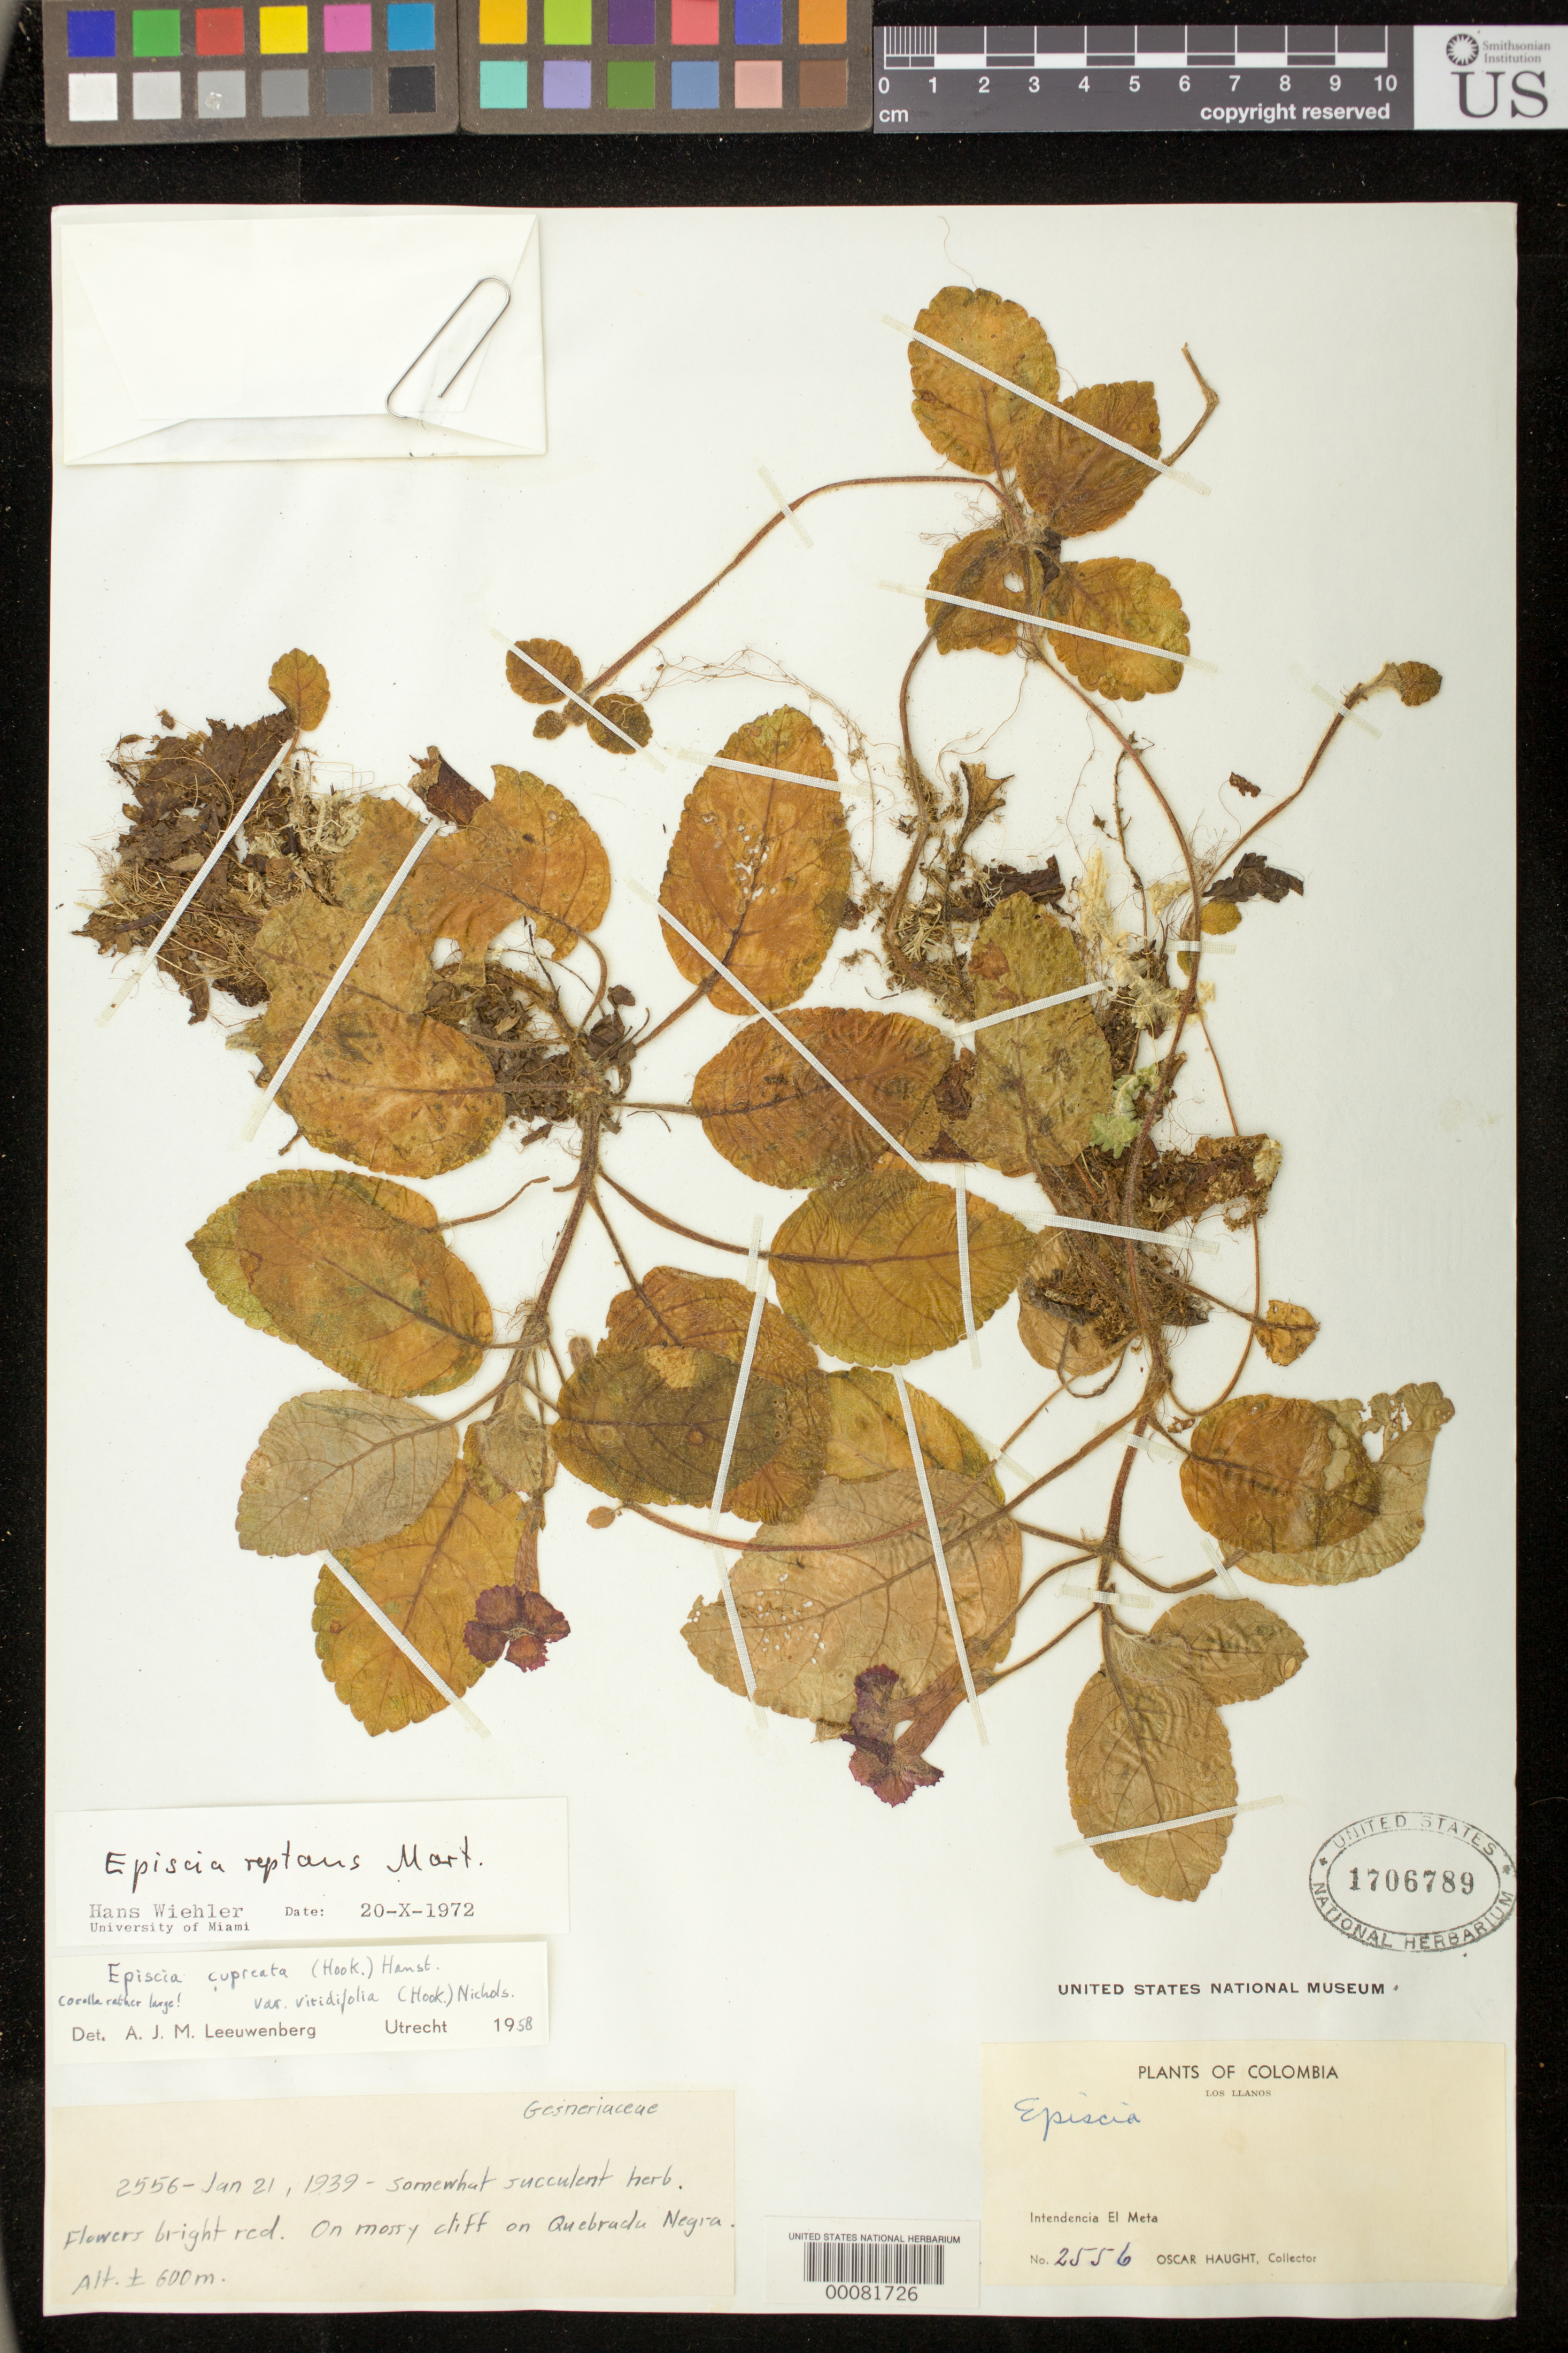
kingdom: Plantae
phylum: Tracheophyta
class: Magnoliopsida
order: Lamiales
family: Gesneriaceae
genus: Episcia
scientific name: Episcia reptans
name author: Mart.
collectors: O. L. Haught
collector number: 2556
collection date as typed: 21 Jan 1939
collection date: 1939-01-21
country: Colombia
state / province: Meta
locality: Quebrada Negra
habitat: On mossy cliff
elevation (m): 600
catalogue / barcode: US 1706789